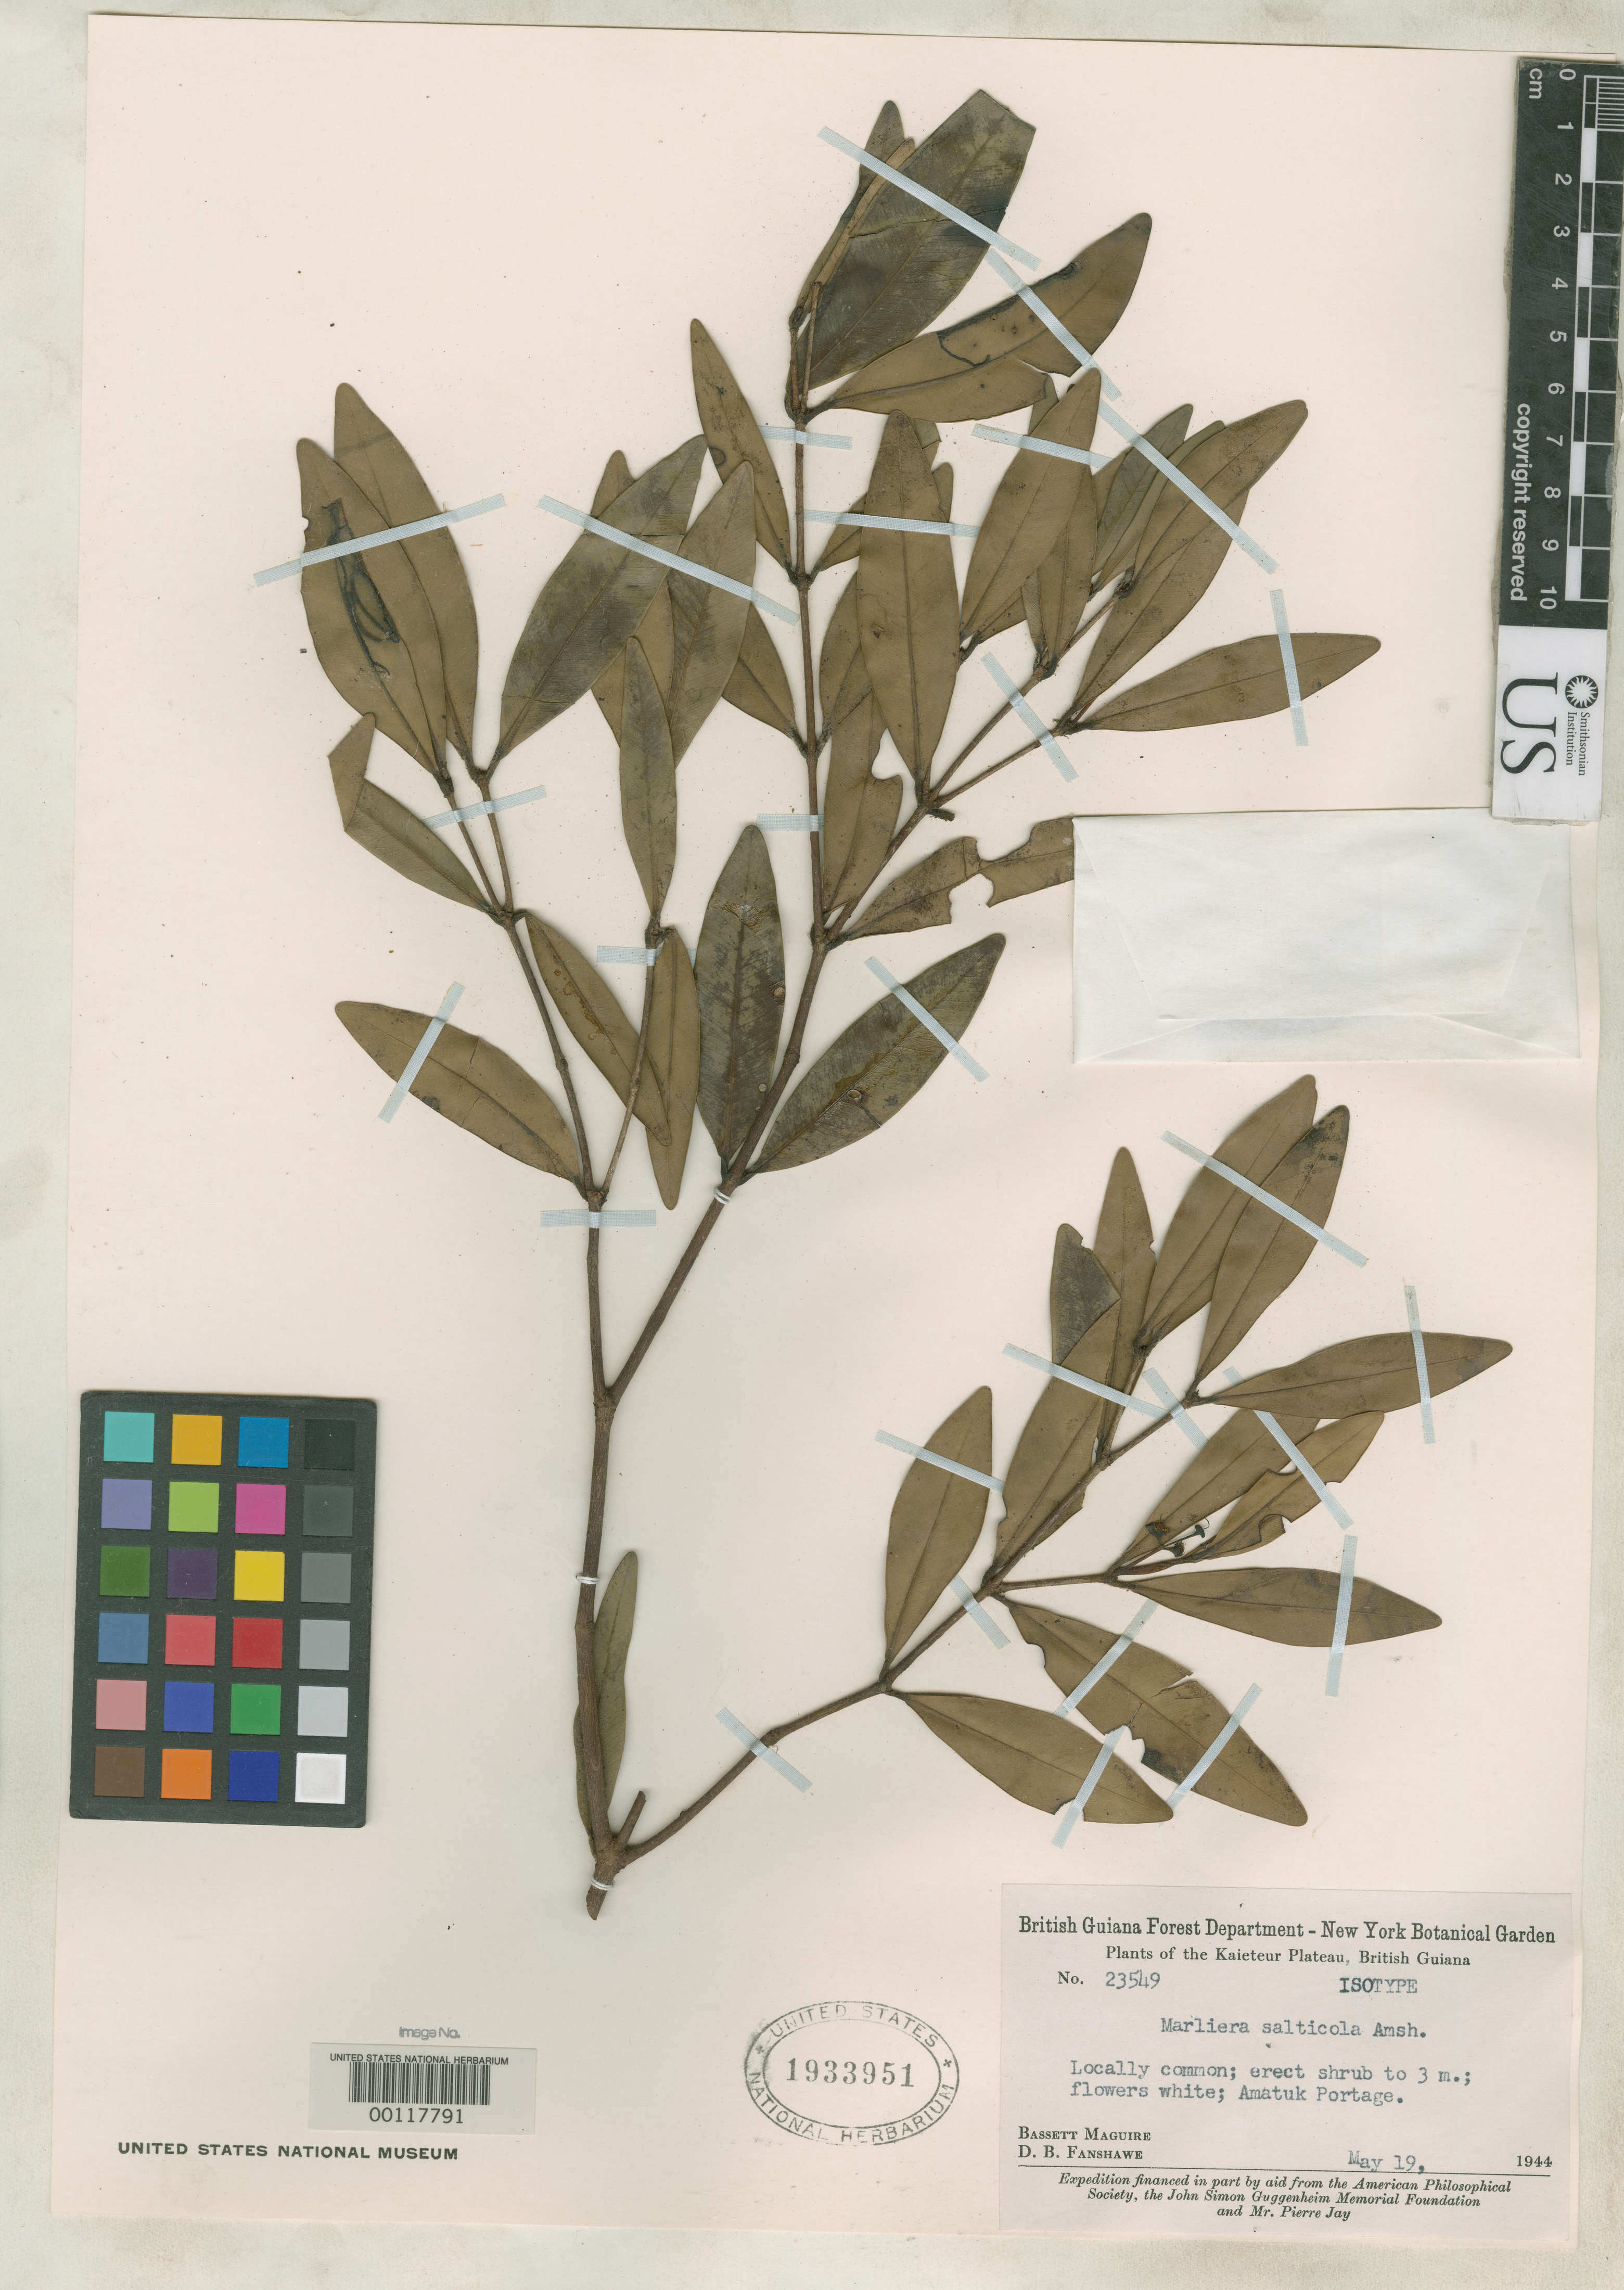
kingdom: Plantae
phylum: Tracheophyta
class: Magnoliopsida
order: Myrtales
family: Myrtaceae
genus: Marlierea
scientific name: Marlierea salticola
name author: Amshoff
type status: Isotype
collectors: B. Maguire & D. B. Fanshawe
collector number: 23549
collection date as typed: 19 May 1944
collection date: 1944-05-19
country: Guyana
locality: Kaieteur Plateau.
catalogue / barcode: US 1933951